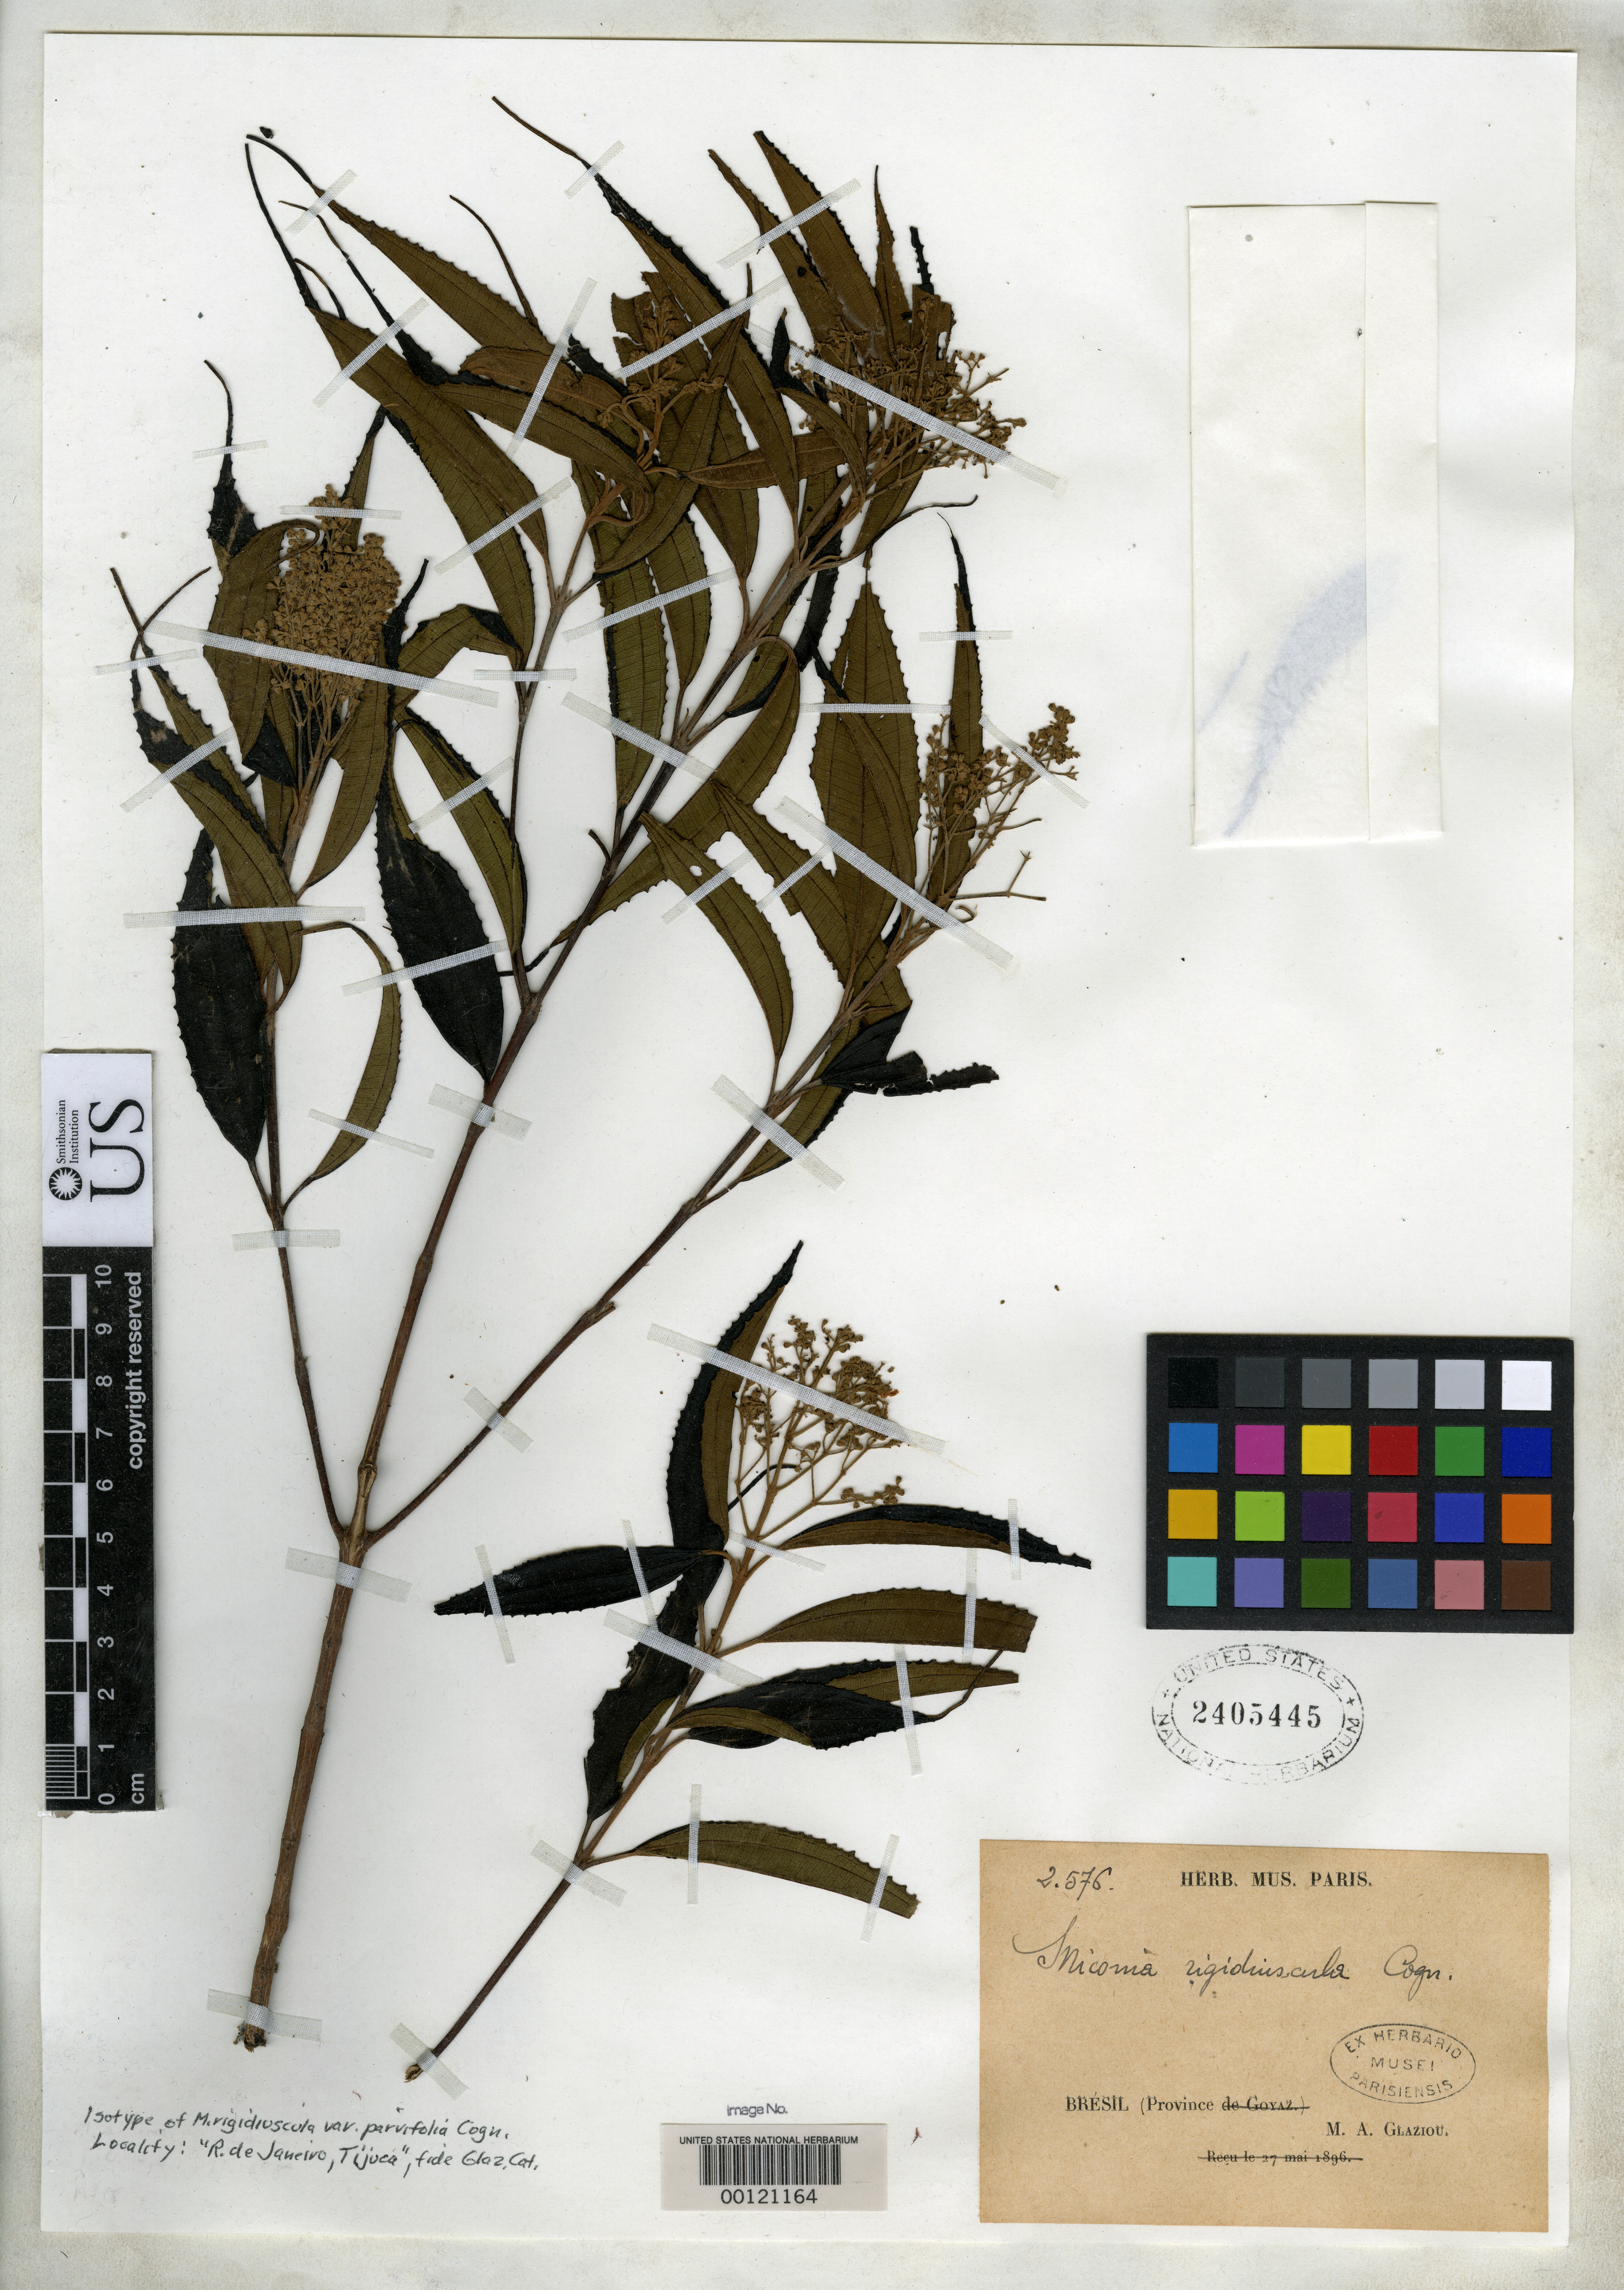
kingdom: Plantae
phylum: Tracheophyta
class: Magnoliopsida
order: Myrtales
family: Melastomataceae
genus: Miconia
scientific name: Miconia rigidiuscula var. parvifolia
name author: Cogn. in Mart.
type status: Isotype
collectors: A. F. M. Glaziou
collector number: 2576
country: Brazil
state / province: Rio de Janeiro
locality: Tijuca.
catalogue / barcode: US 2405445